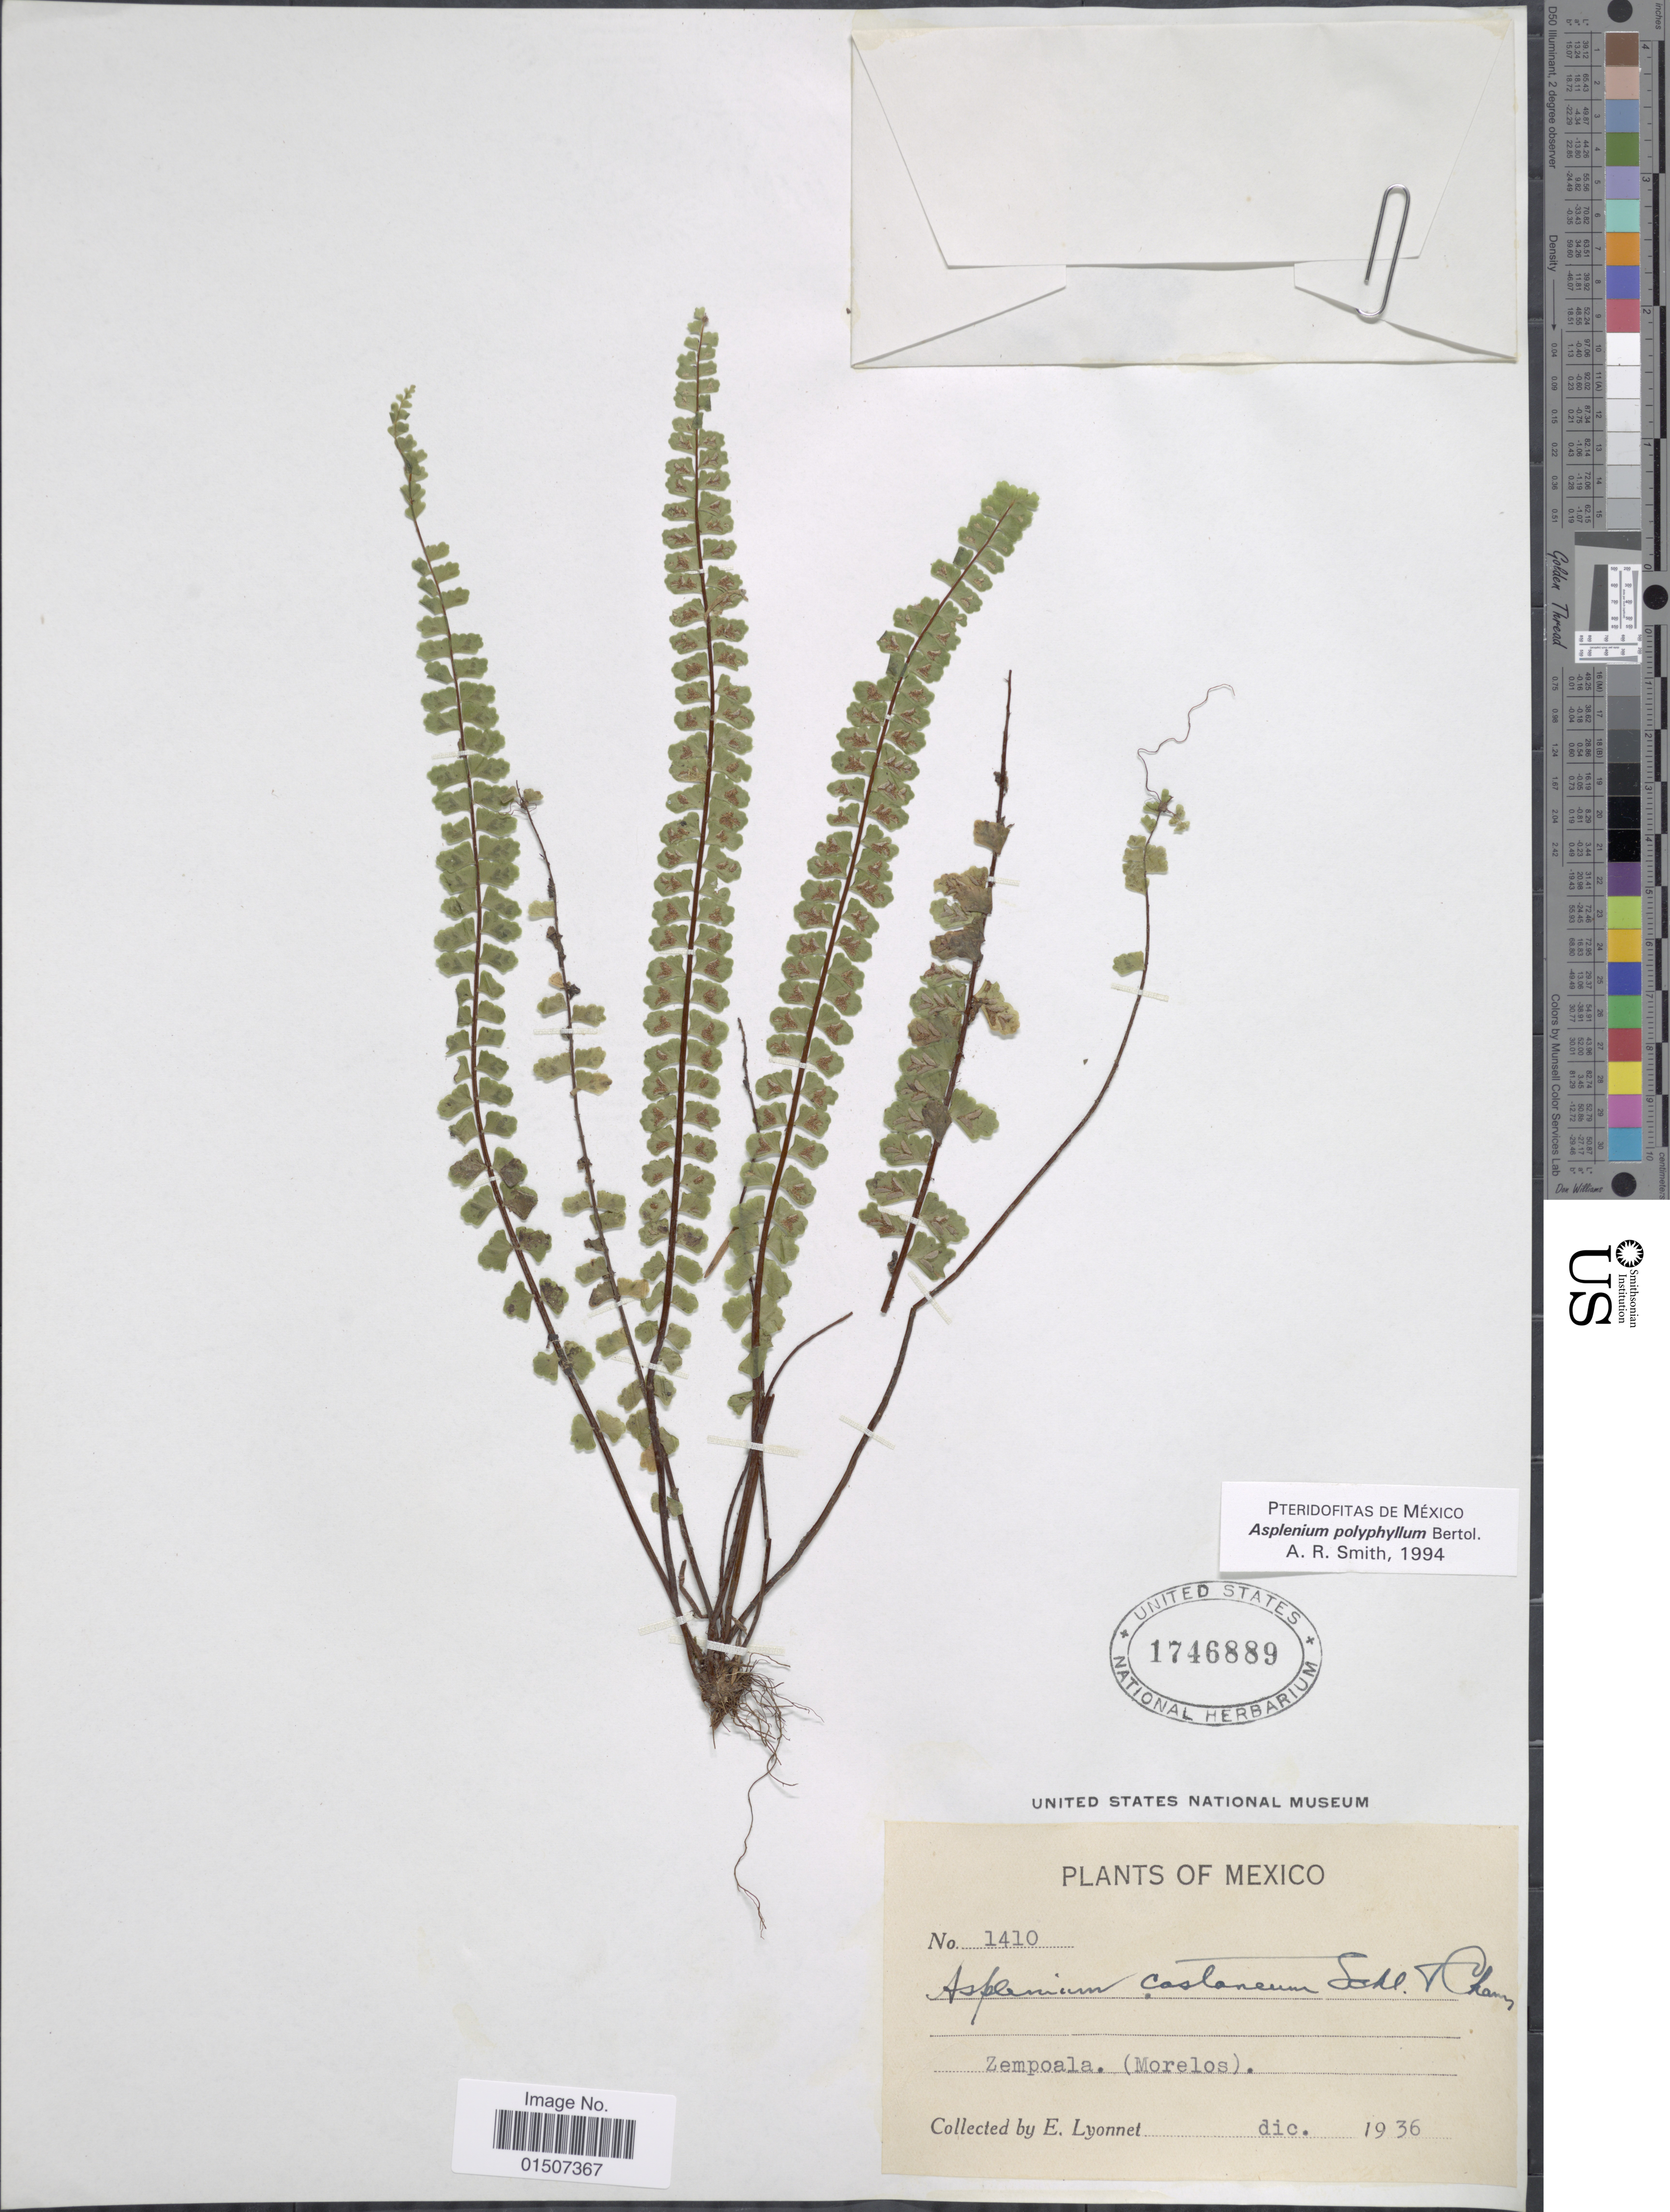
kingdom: Plantae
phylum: Tracheophyta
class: Polypodiopsida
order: Polypodiales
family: Aspleniaceae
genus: Asplenium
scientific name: Asplenium polyphyllum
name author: Bertol.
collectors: E. Lyonnet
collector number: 1410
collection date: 1936-12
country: Mexico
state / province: Morelos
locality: Zempoala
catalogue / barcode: US 1746889